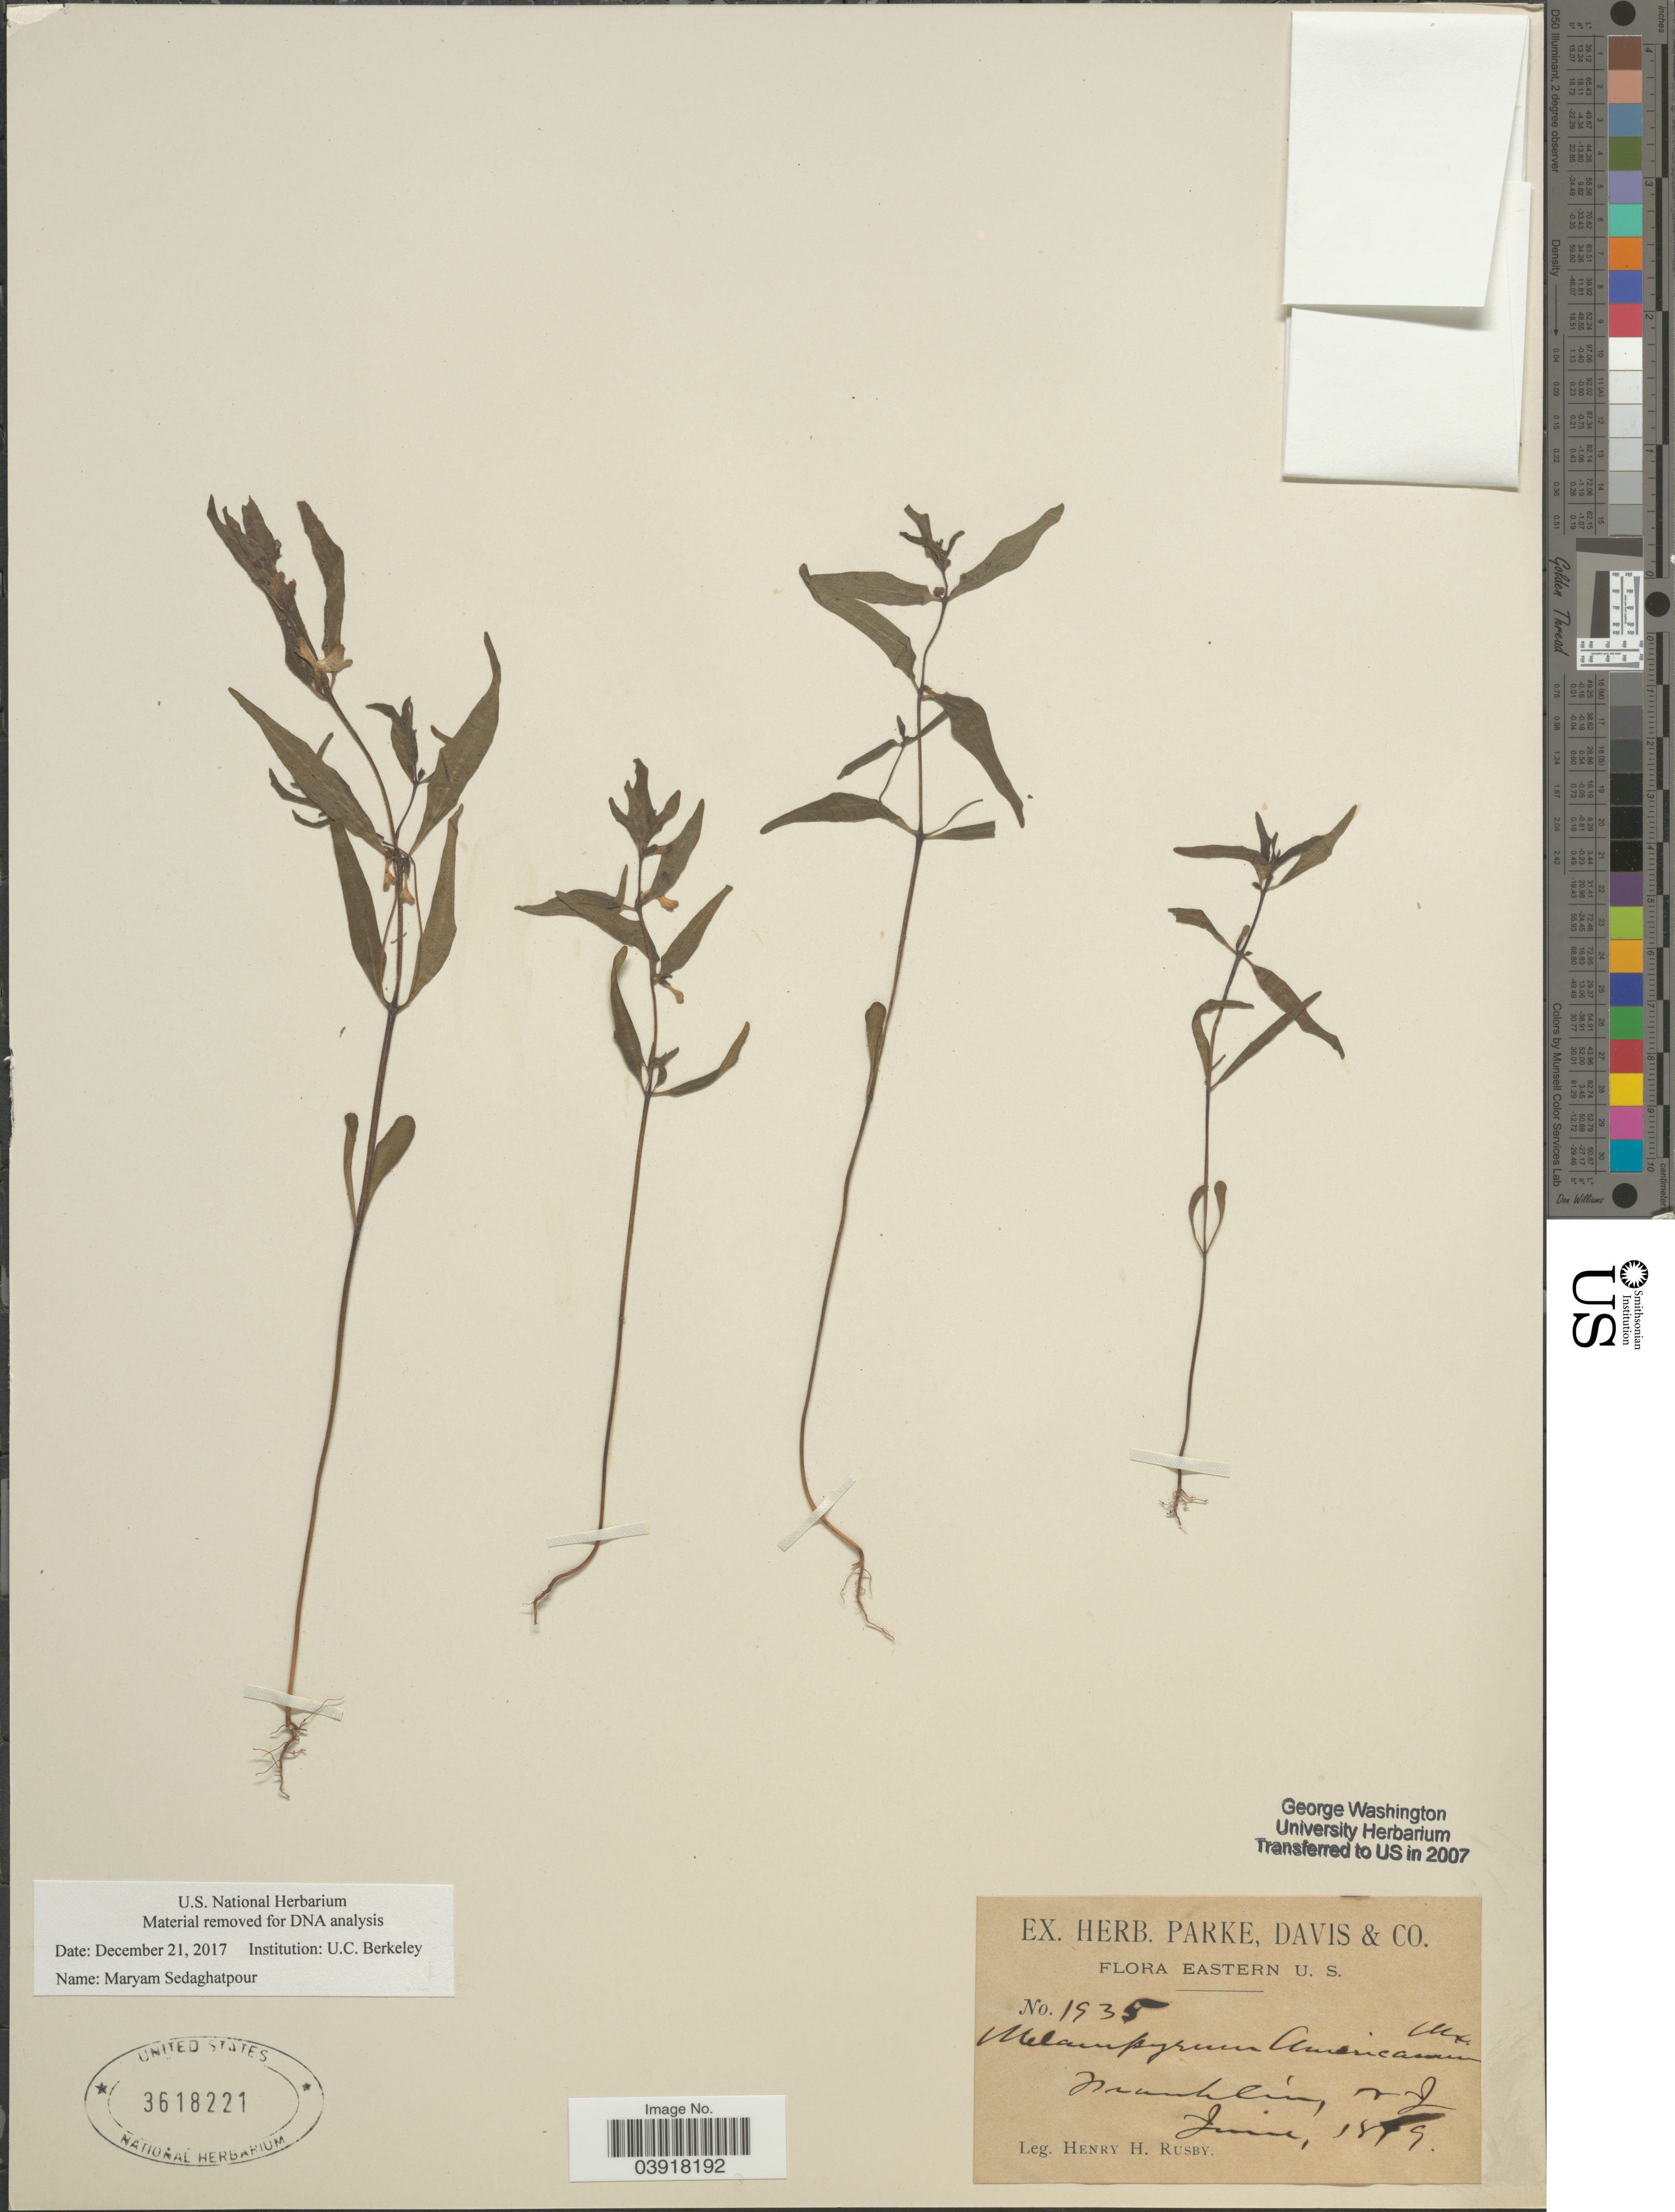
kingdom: Plantae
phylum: Tracheophyta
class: Magnoliopsida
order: Lamiales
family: Orobanchaceae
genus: Melampyrum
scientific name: Melampyrum lineare var. pectinatum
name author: (Pennell) Fernald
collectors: H. H. Rusby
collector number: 1935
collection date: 1879-06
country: United States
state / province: New Jersey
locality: Eastern U.S. Franklin.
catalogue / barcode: US 3618221